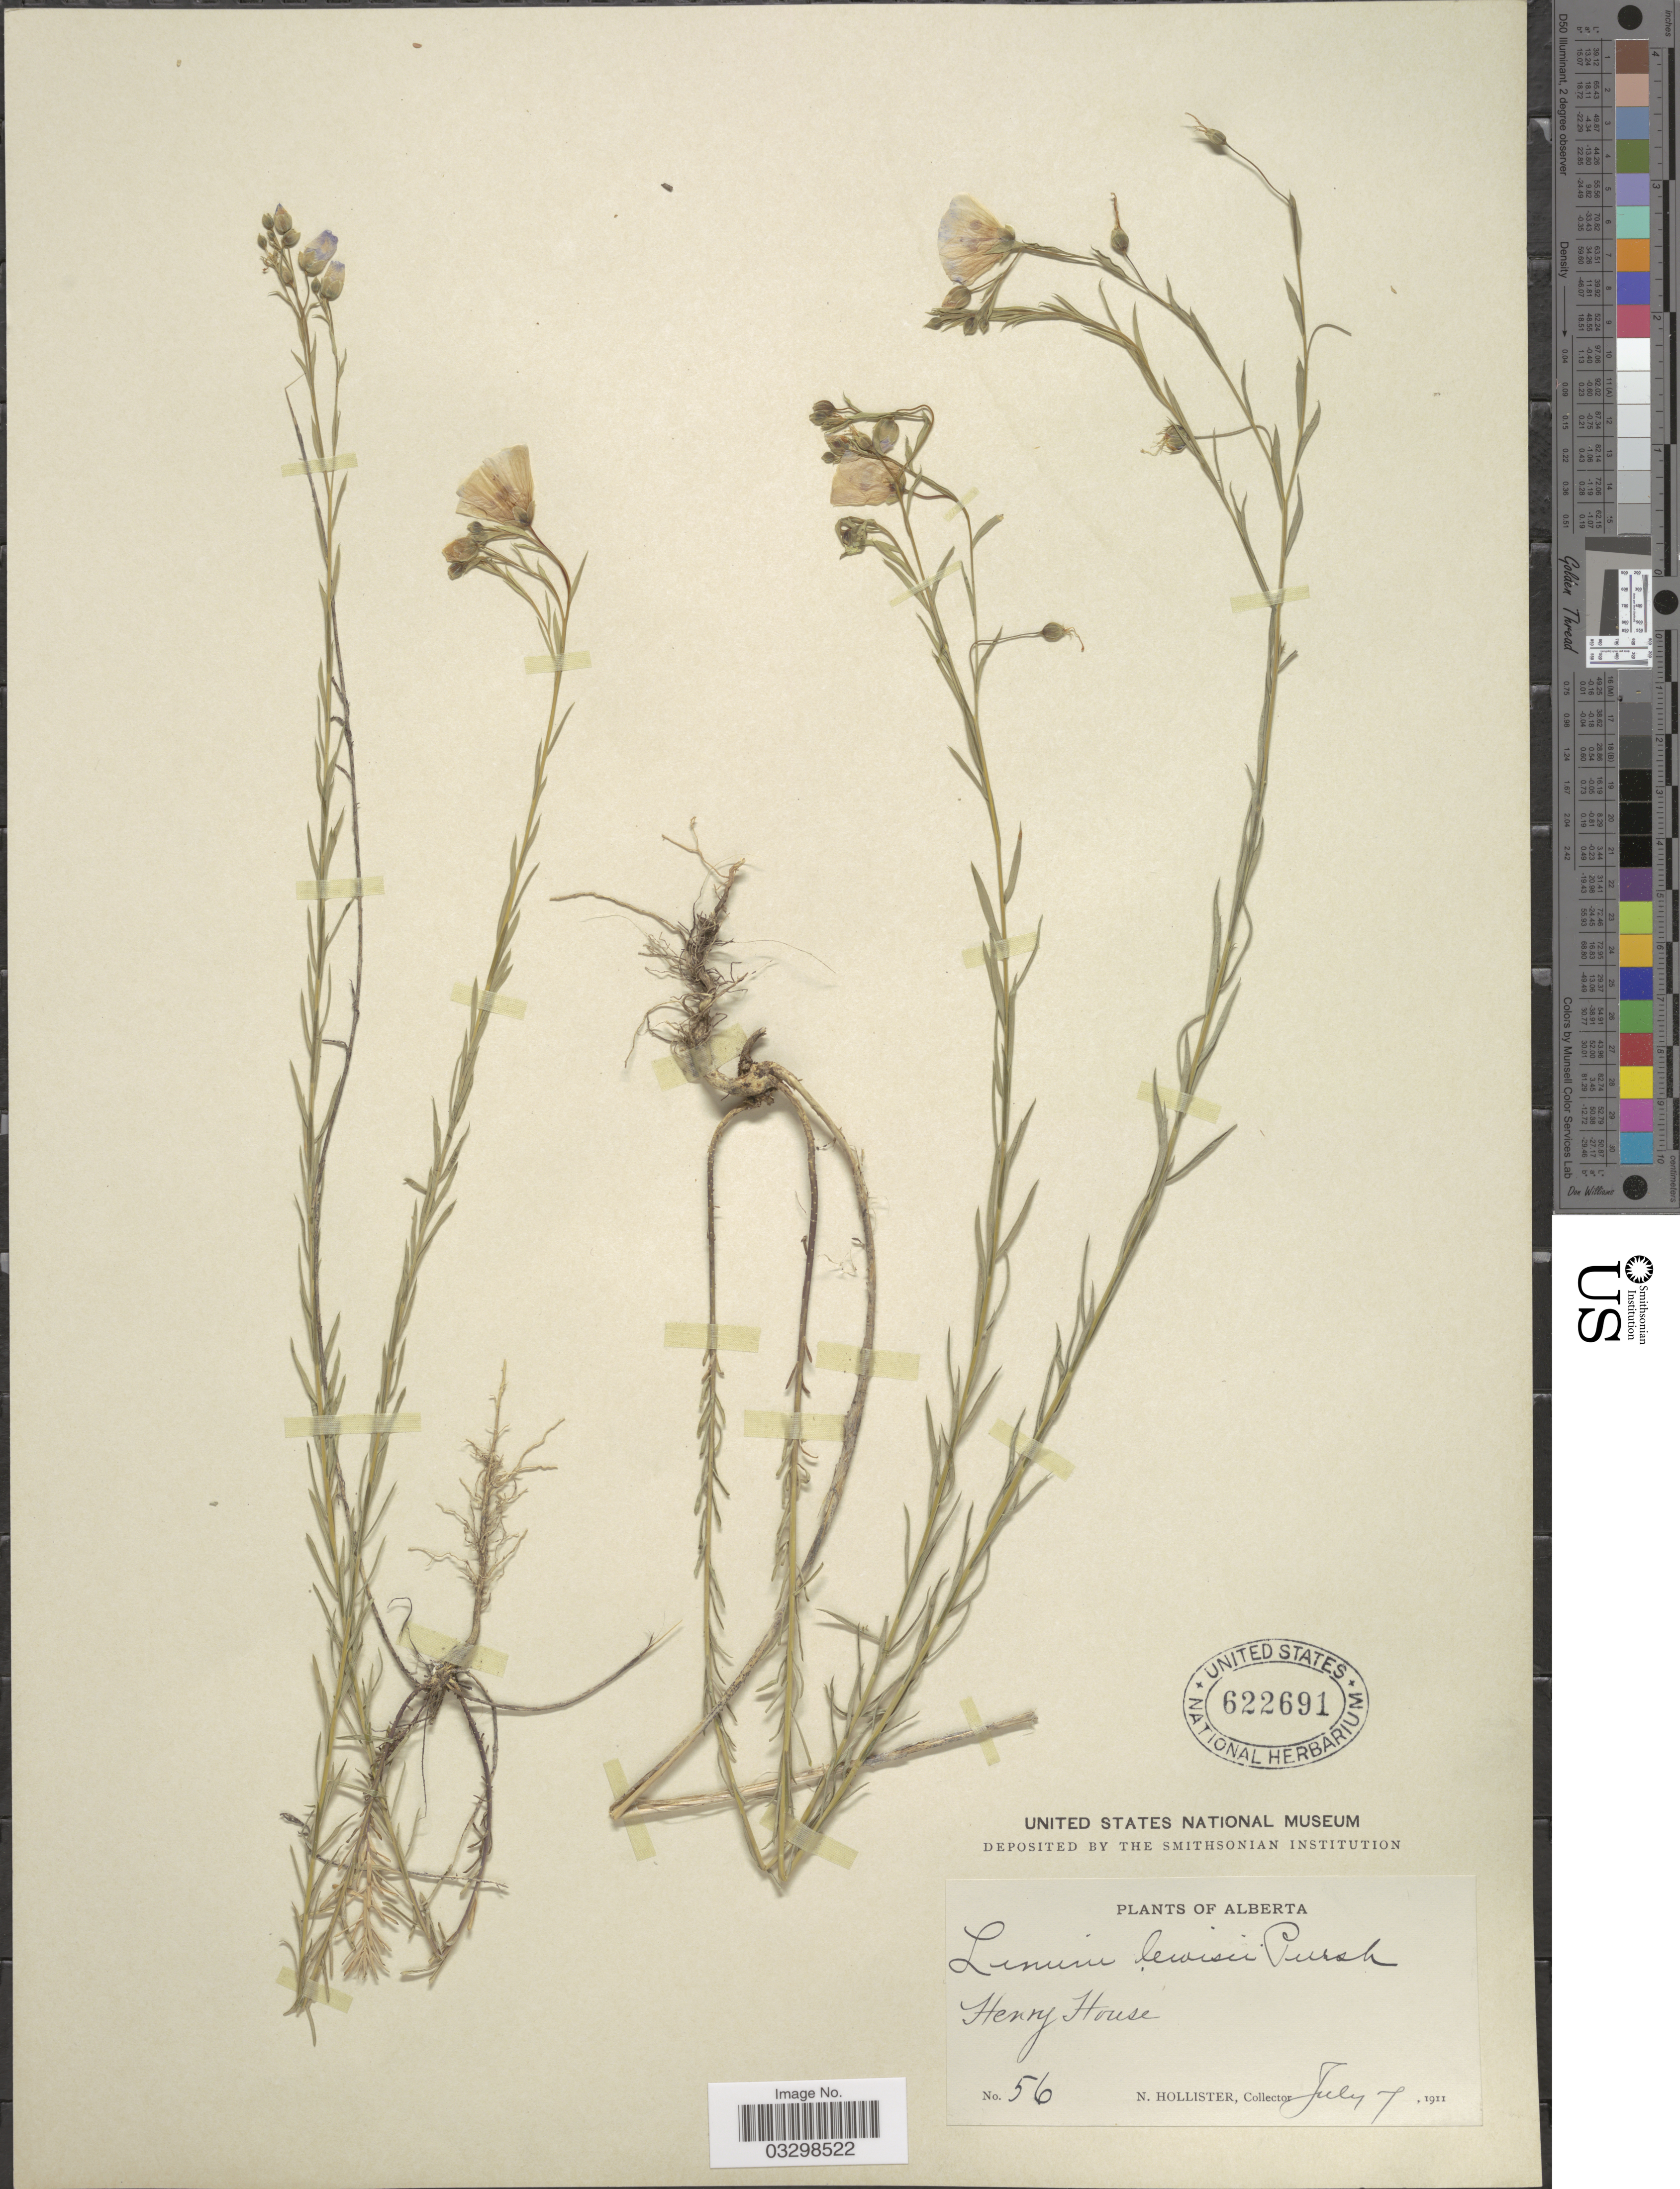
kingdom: Plantae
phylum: Tracheophyta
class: Magnoliopsida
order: Malpighiales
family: Linaceae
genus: Linum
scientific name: Linum lewisii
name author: Pursh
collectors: N. Hollister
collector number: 56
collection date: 1911-07-07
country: Canada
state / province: Alberta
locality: Henry House.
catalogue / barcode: US 622691